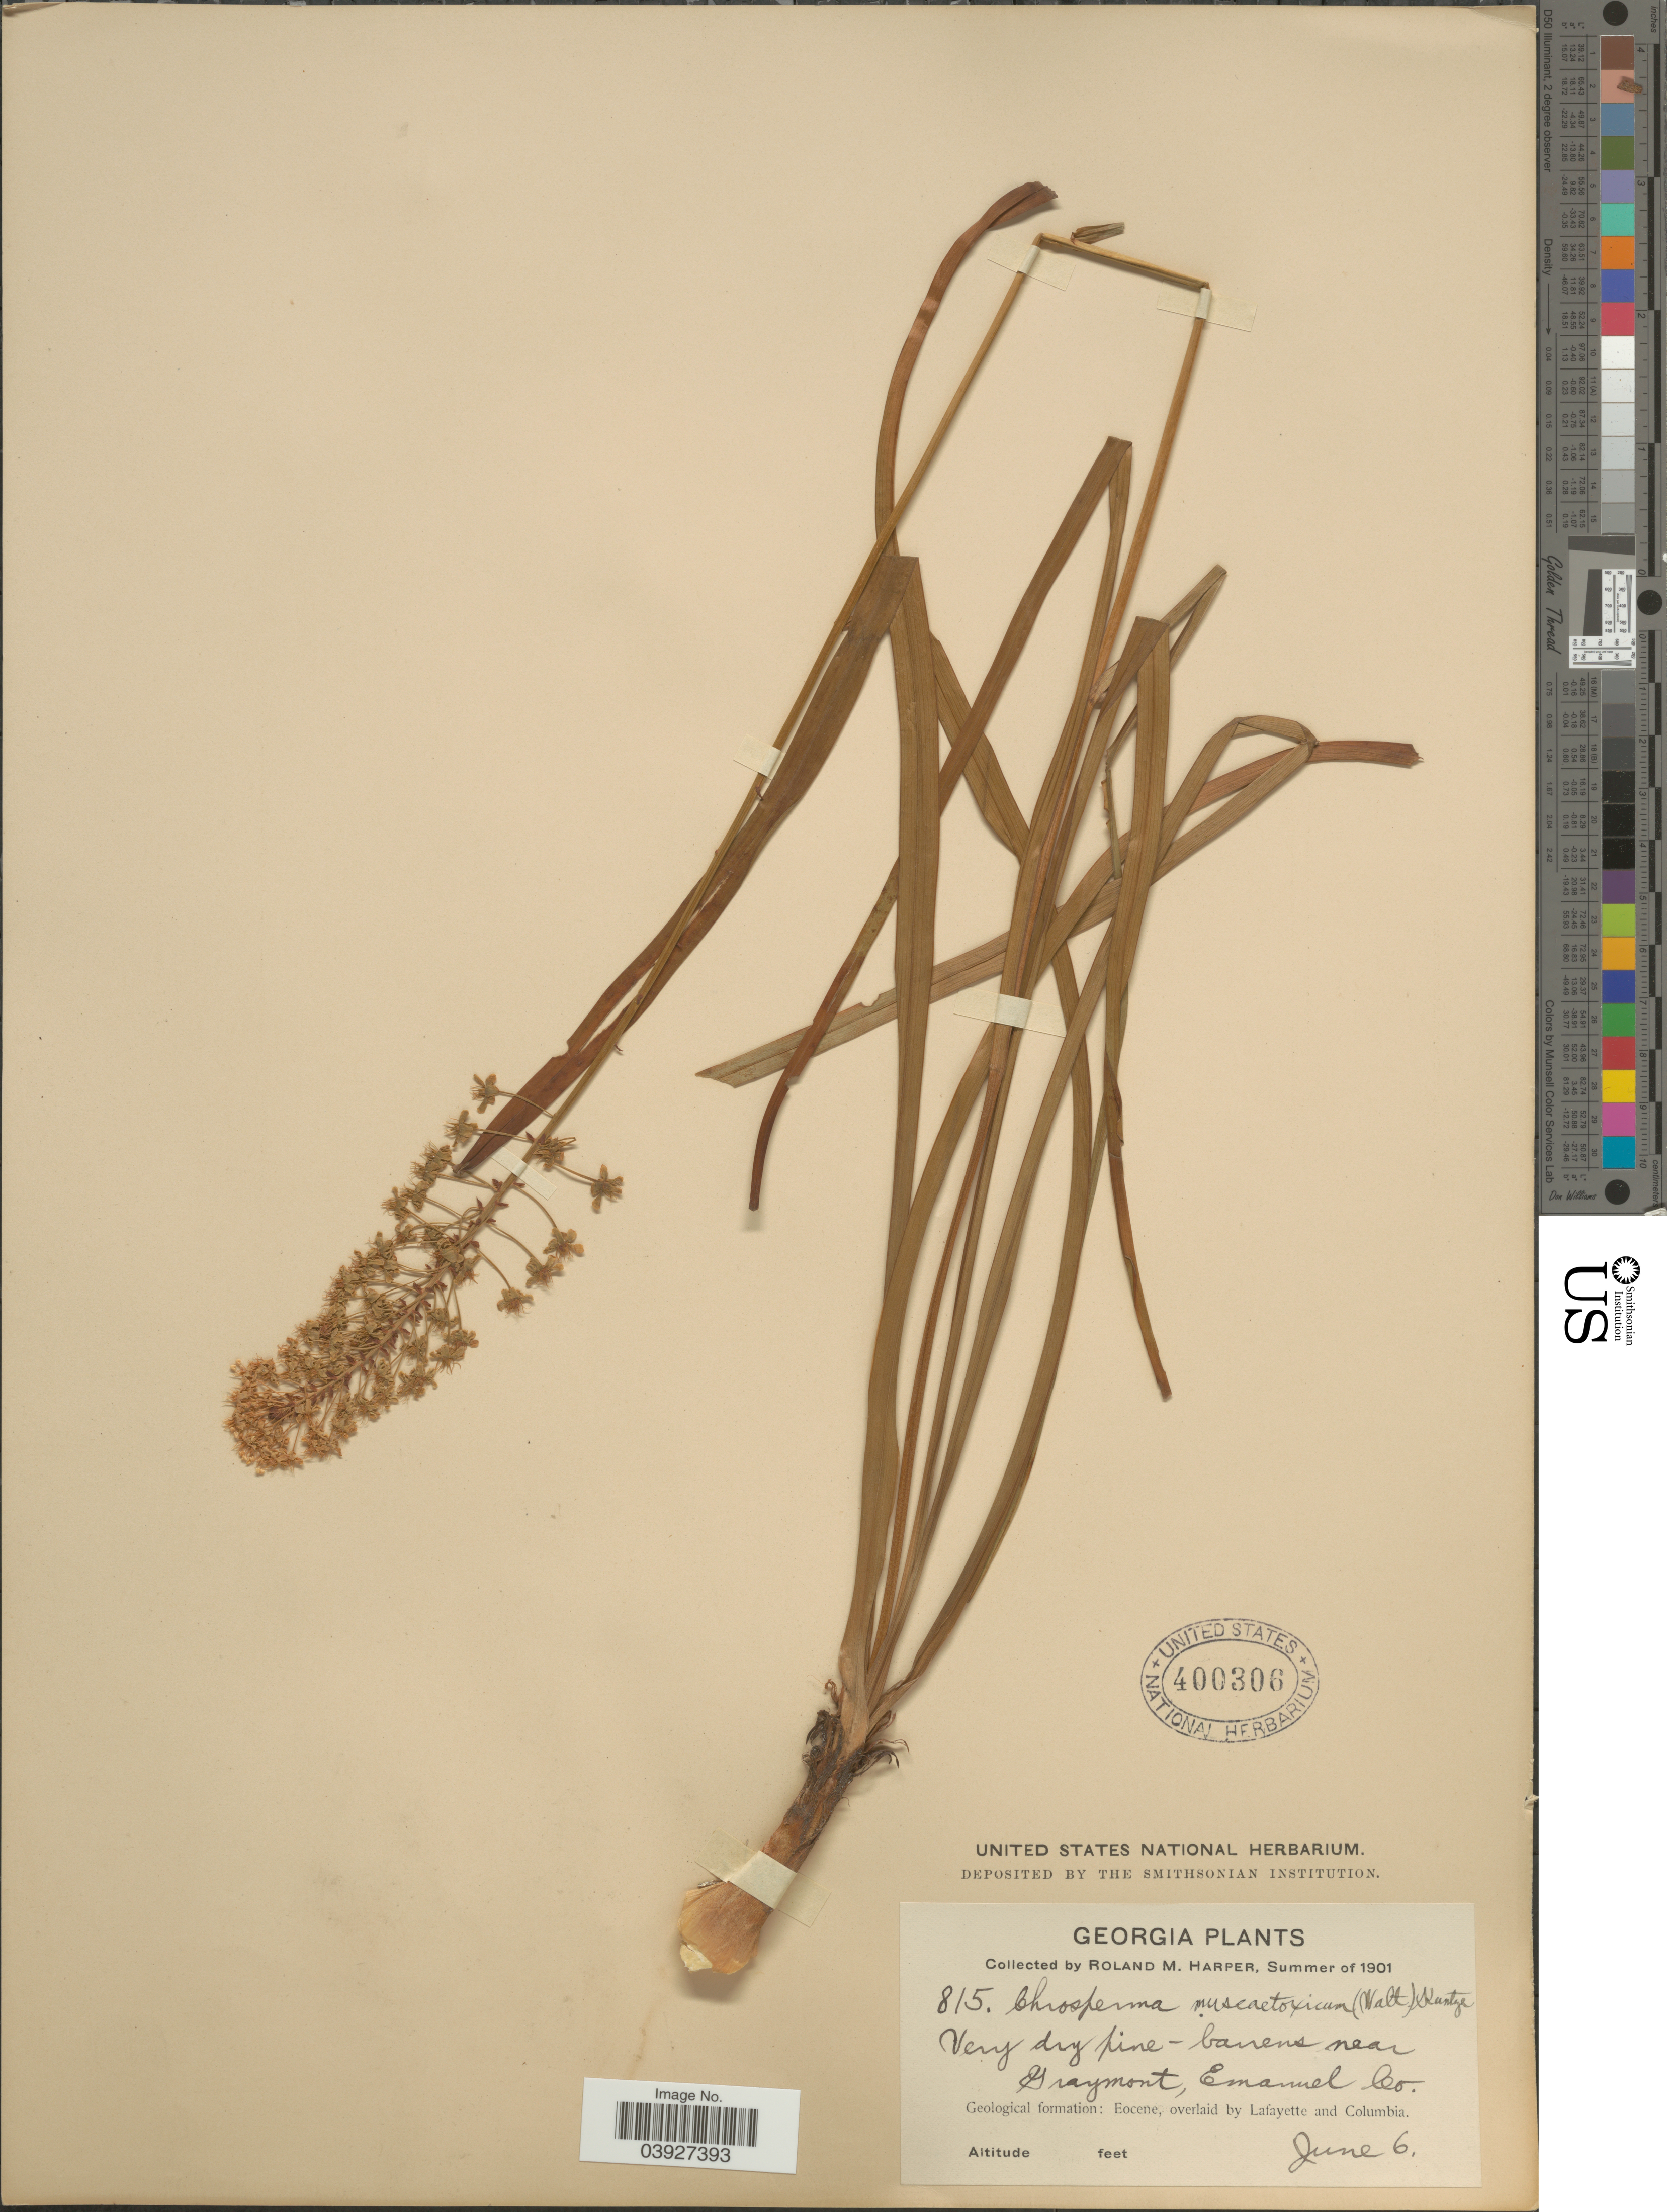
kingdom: Plantae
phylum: Tracheophyta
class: Liliopsida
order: Liliales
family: Melanthiaceae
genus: Amianthium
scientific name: Amianthium muscitoxicum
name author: (Walter) A. Gray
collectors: R. M. Harper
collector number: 815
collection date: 1901-06-06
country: United States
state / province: Georgia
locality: Barrens near Graymont, Emanuel Co. Geological formation: Eocene, overlaid by Lafayette and Columbia.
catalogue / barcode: US 400306